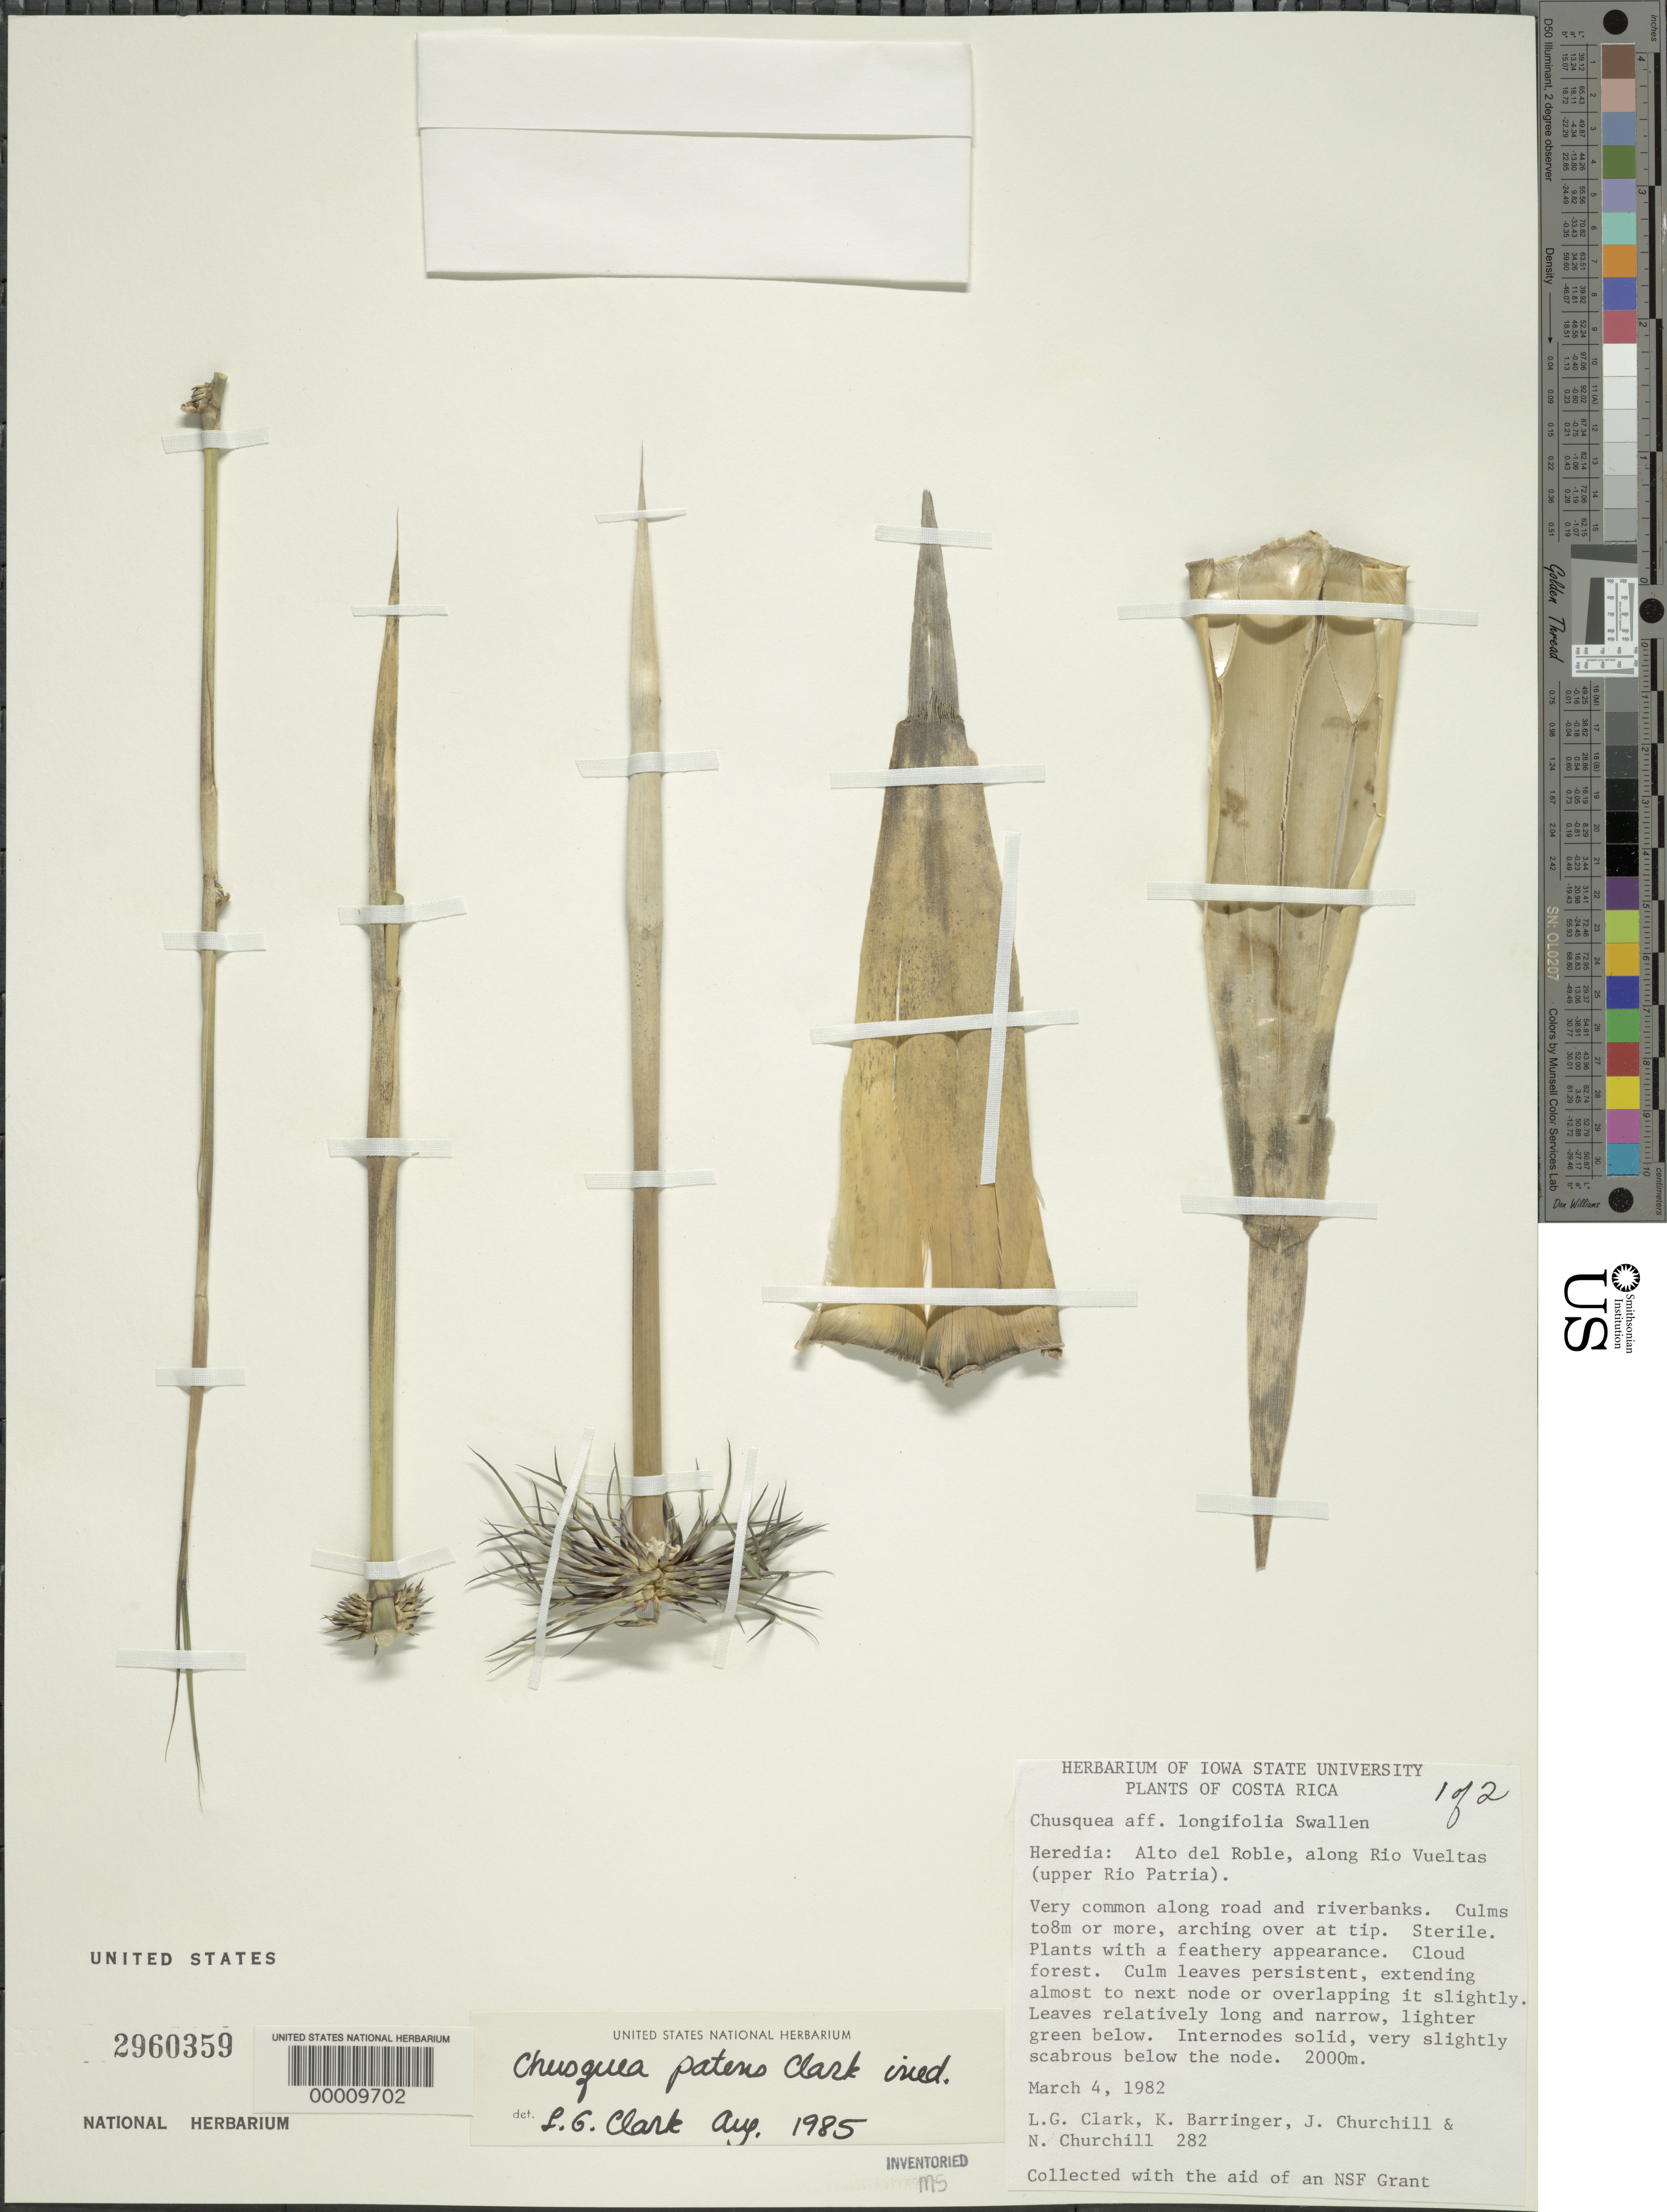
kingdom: Plantae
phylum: Tracheophyta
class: Liliopsida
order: Poales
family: Poaceae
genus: Chusquea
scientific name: Chusquea nutans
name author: L.G. Clark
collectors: L. G. Clark, K. A. Barringer, J. Churchill & N. Churchill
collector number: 282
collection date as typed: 04 Mar 1982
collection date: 1982-03-04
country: Costa Rica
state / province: Heredia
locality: Alto del roble, rio vueltas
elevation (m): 2000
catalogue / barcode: US 2960359